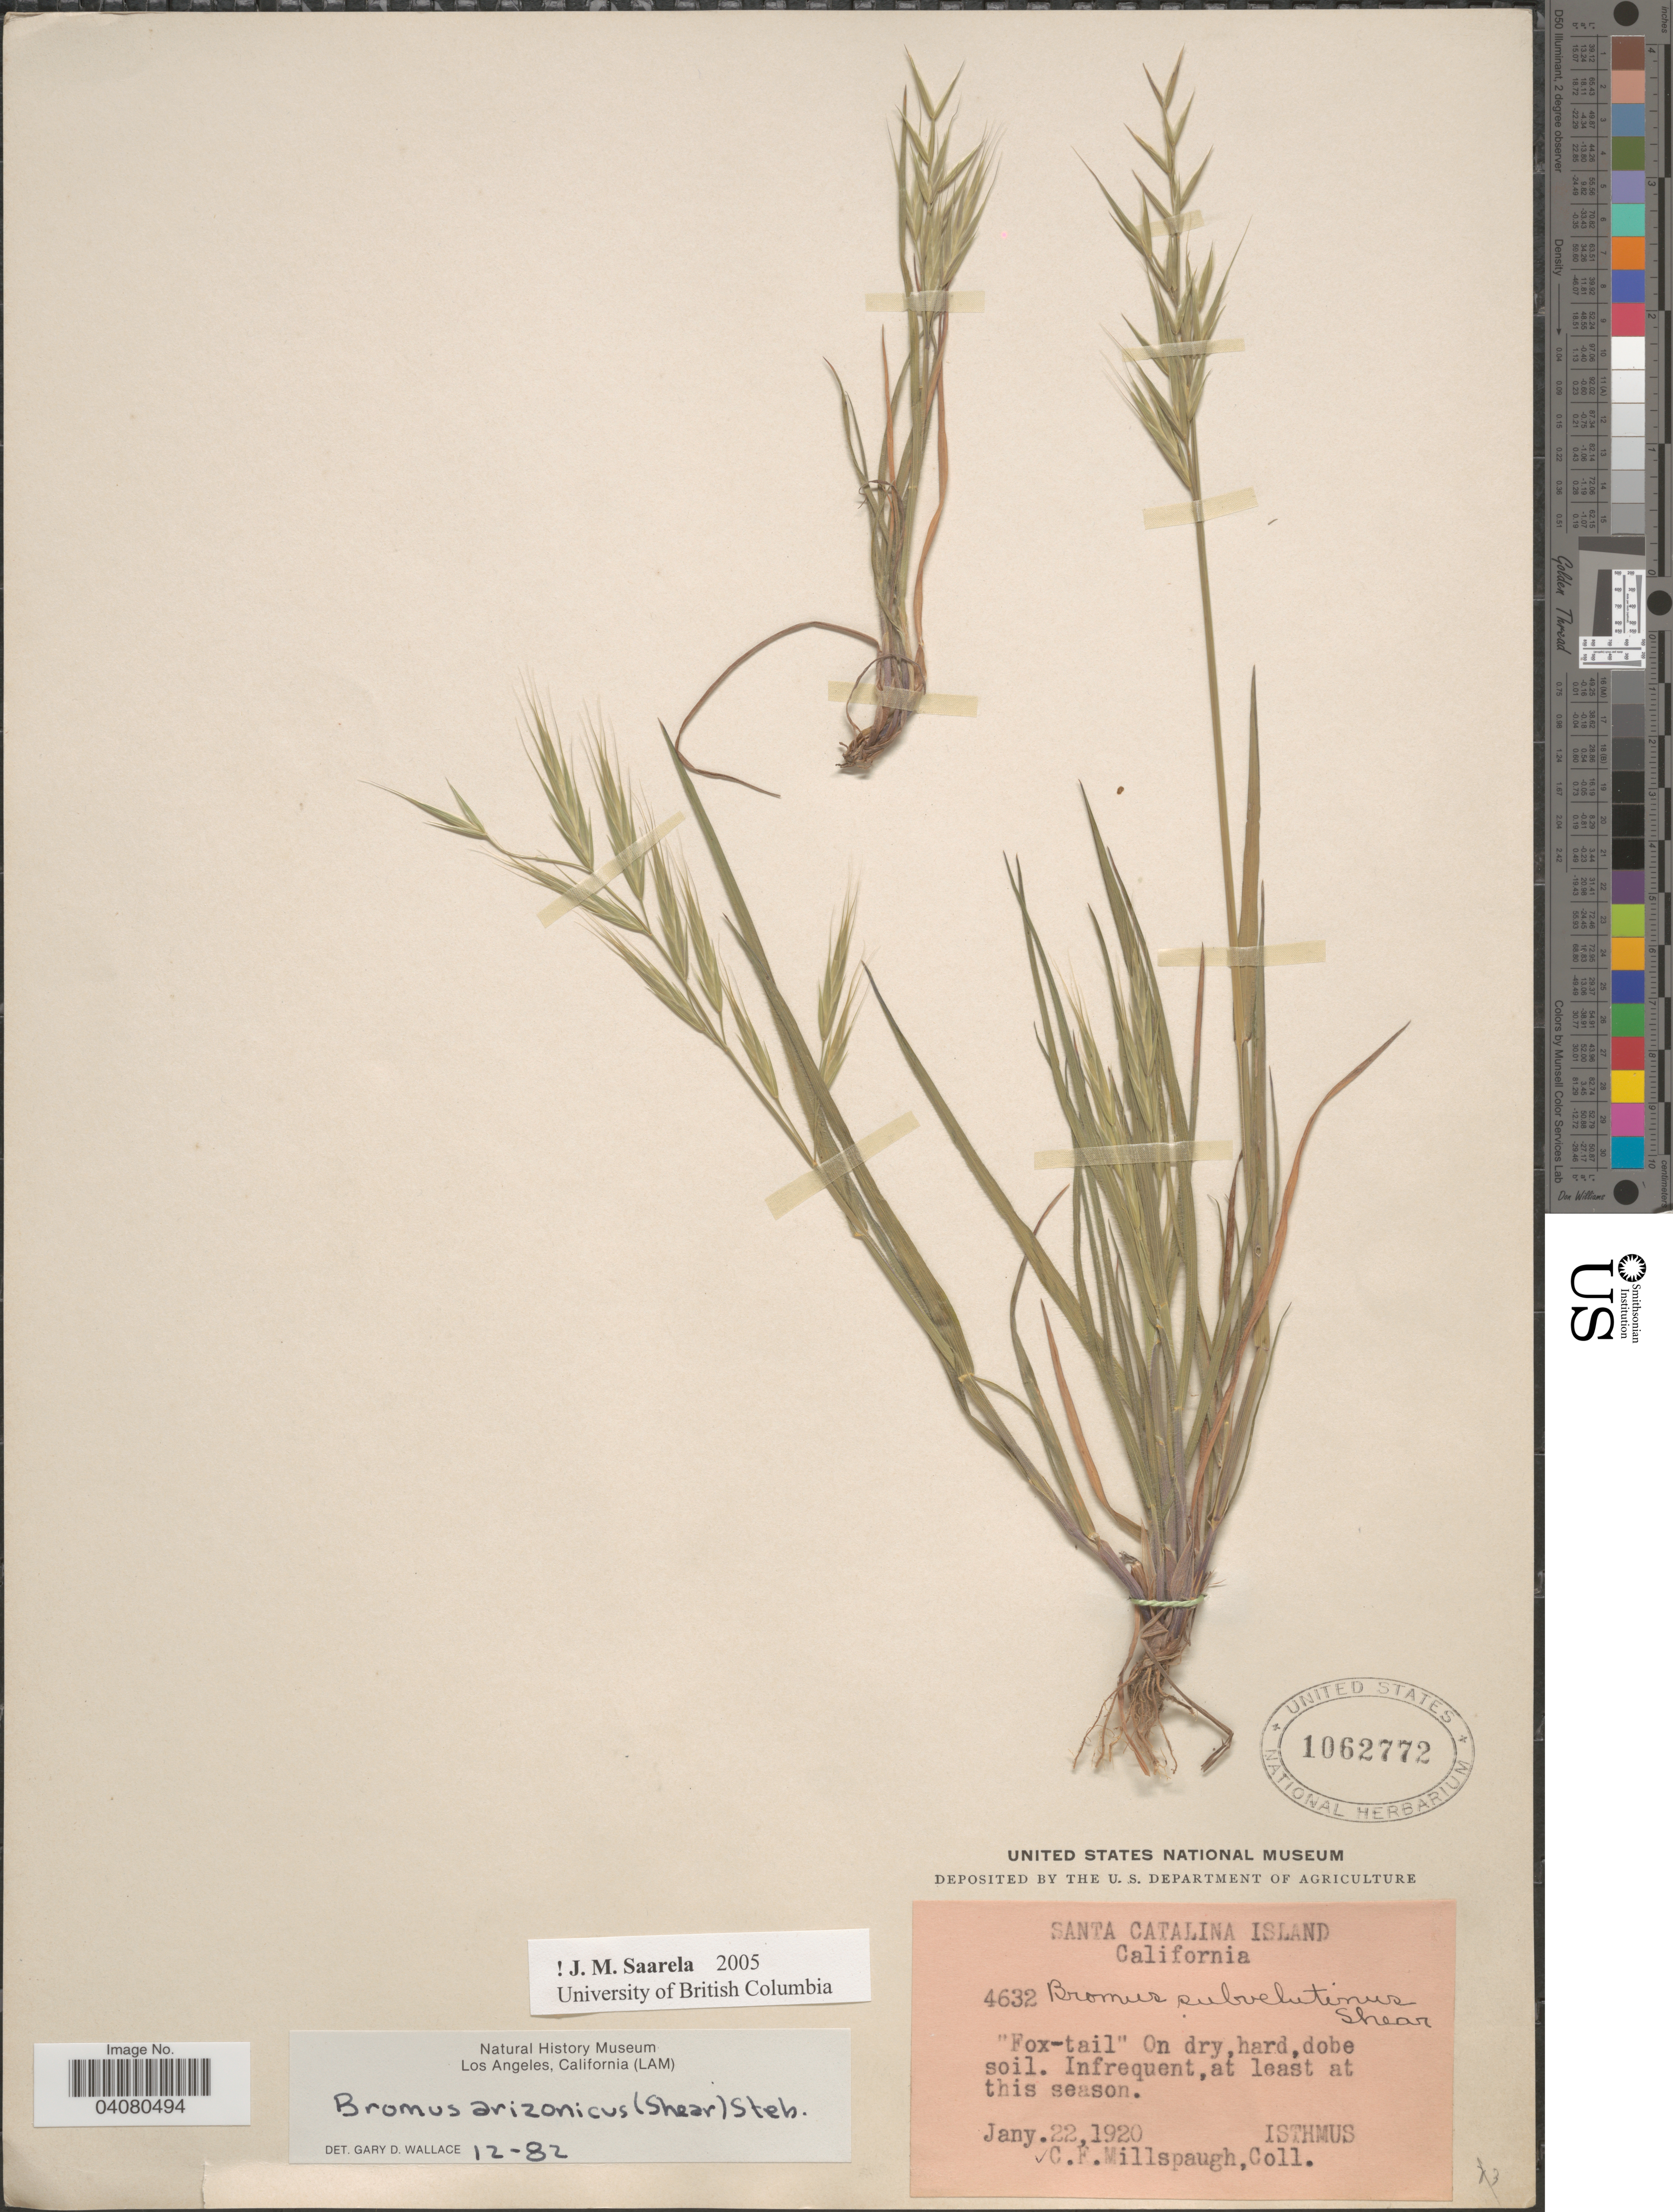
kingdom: Plantae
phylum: Tracheophyta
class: Liliopsida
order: Poales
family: Poaceae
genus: Bromus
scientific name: Bromus arenarius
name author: Labill.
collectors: C. F. Millspaugh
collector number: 4632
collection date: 1920-01-22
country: United States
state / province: California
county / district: Los Angeles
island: Santa Catalina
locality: Santa Catalina Island. Isthmus.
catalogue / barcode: US 1062772